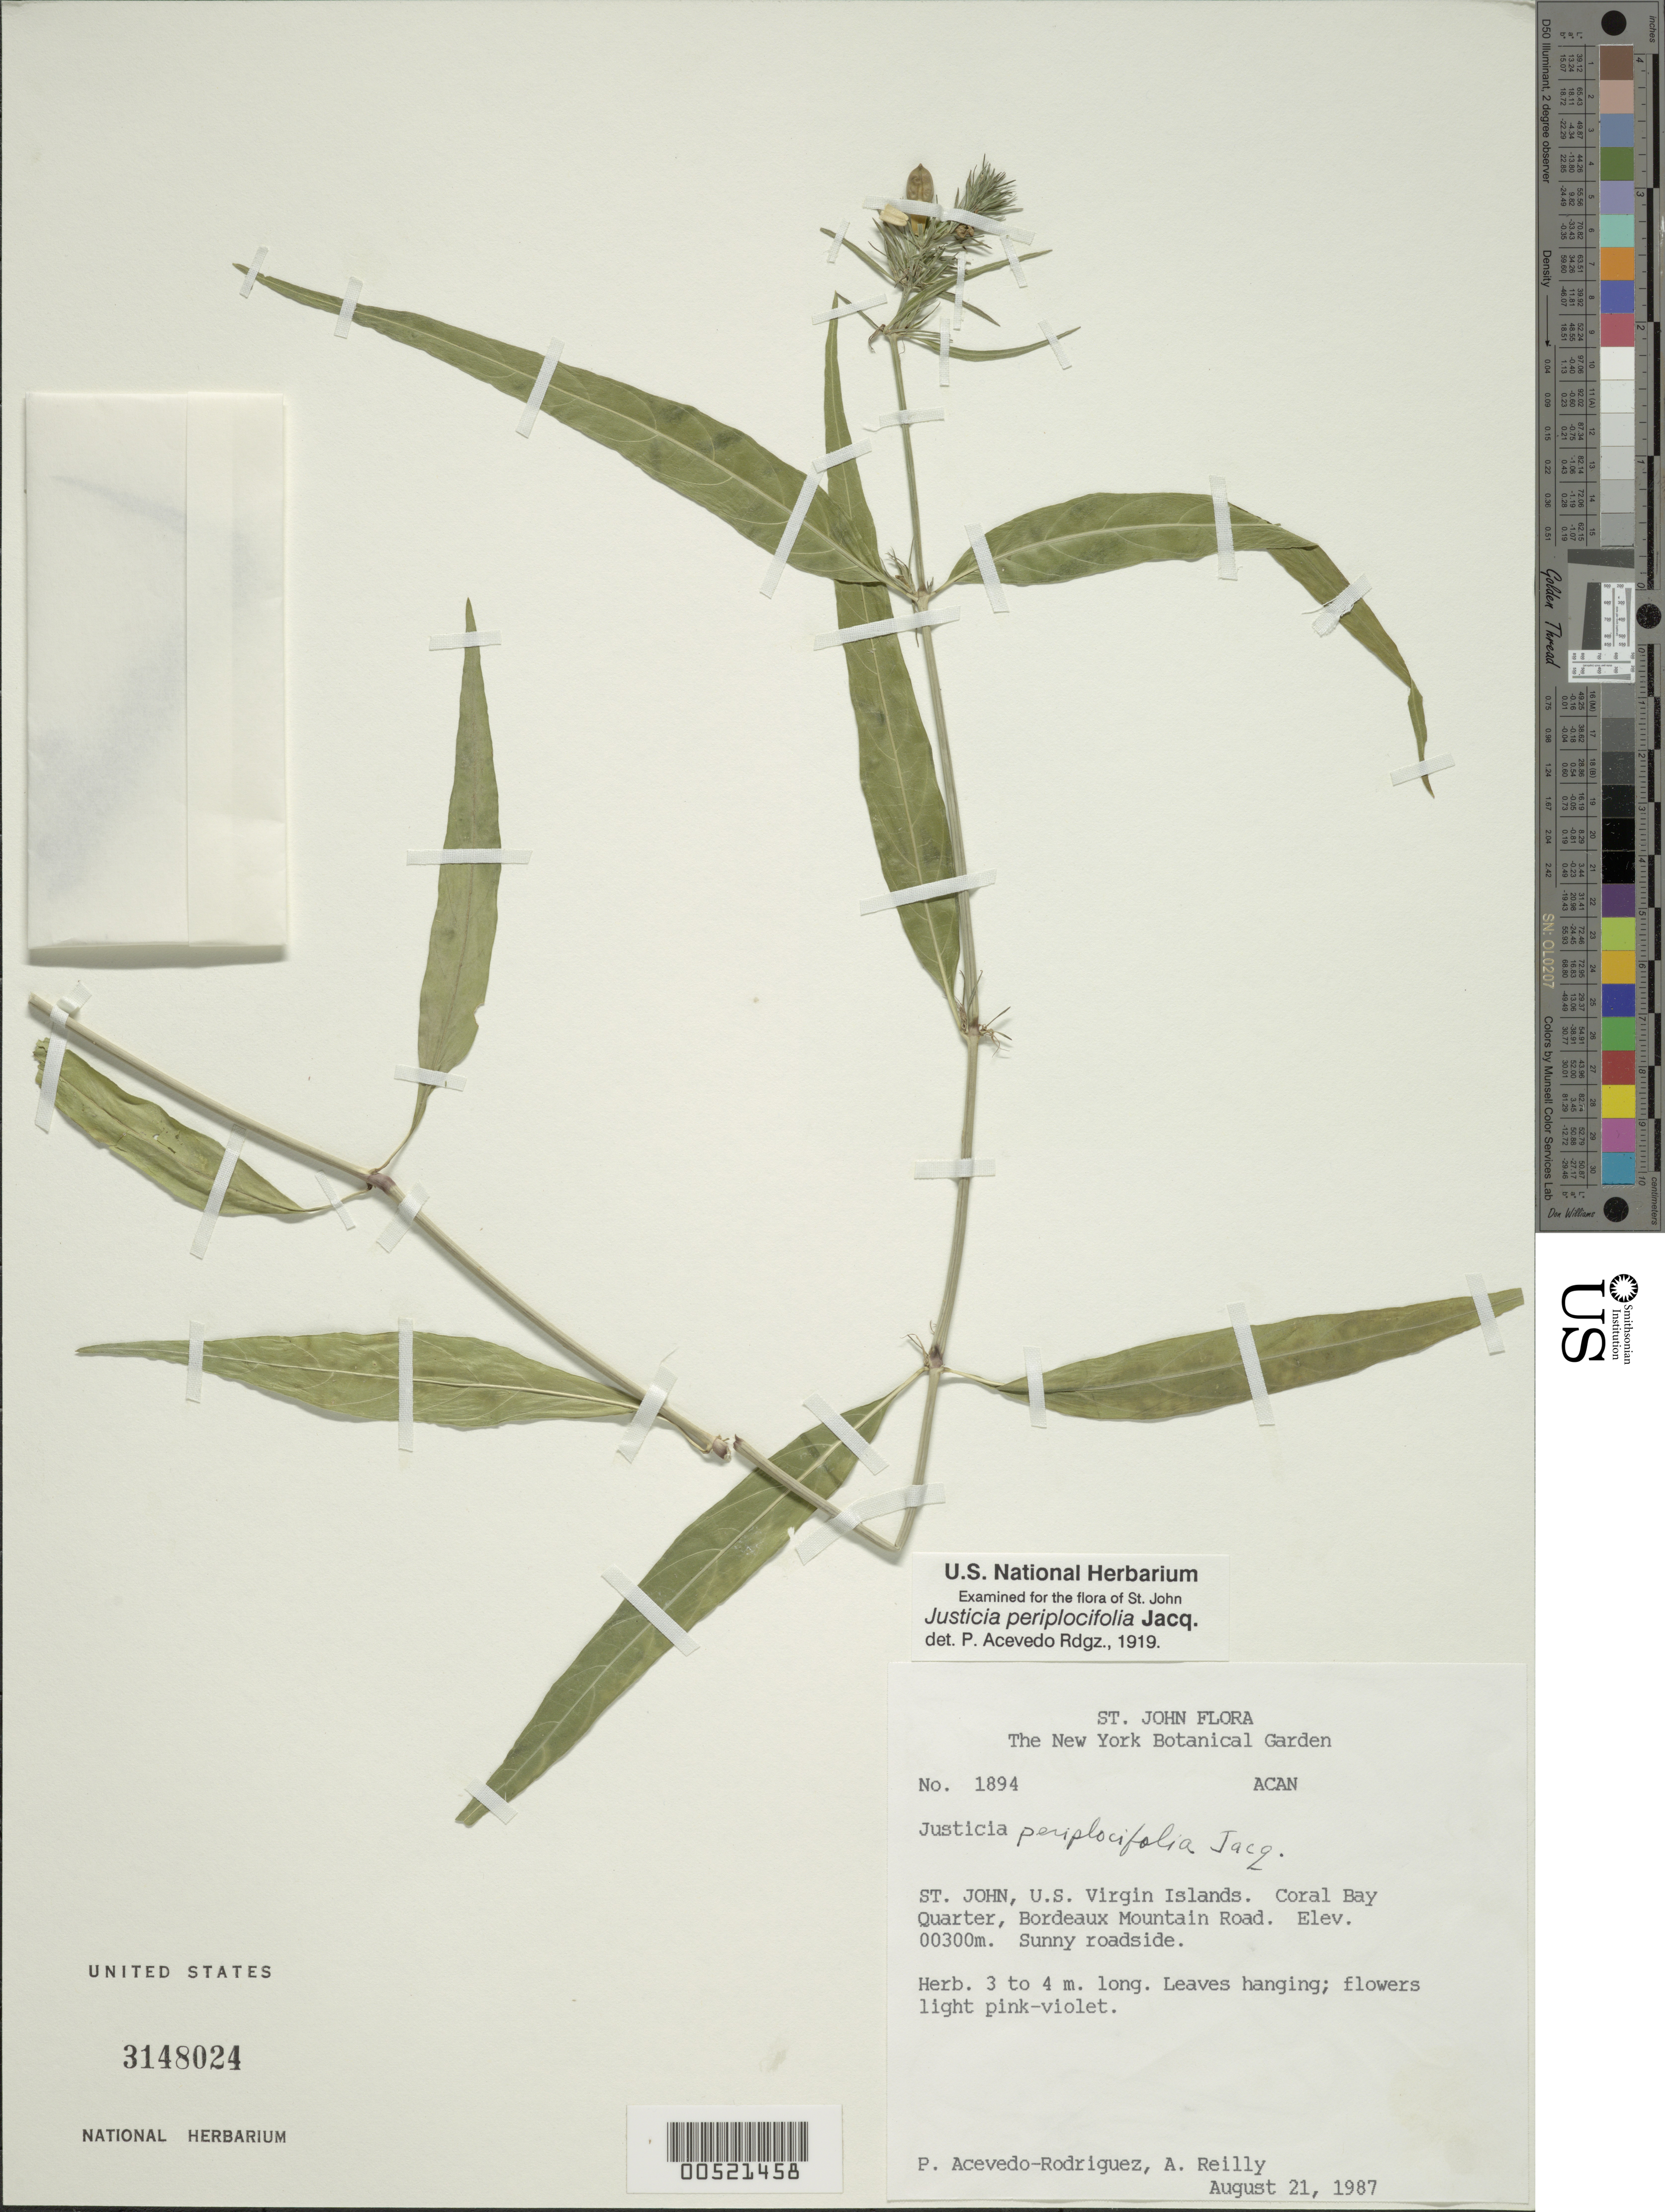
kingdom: Plantae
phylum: Tracheophyta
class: Magnoliopsida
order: Lamiales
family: Acanthaceae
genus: Justicia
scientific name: Justicia periplocifolia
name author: Jacq.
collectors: P. Acevedo-Rodr. & A. Reilly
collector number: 1894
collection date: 1987-08-21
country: U.S. Virgin Islands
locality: St. John. Coral Bay Quarter, Bordeaux Mountain Road.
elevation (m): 300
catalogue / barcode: US 3148024